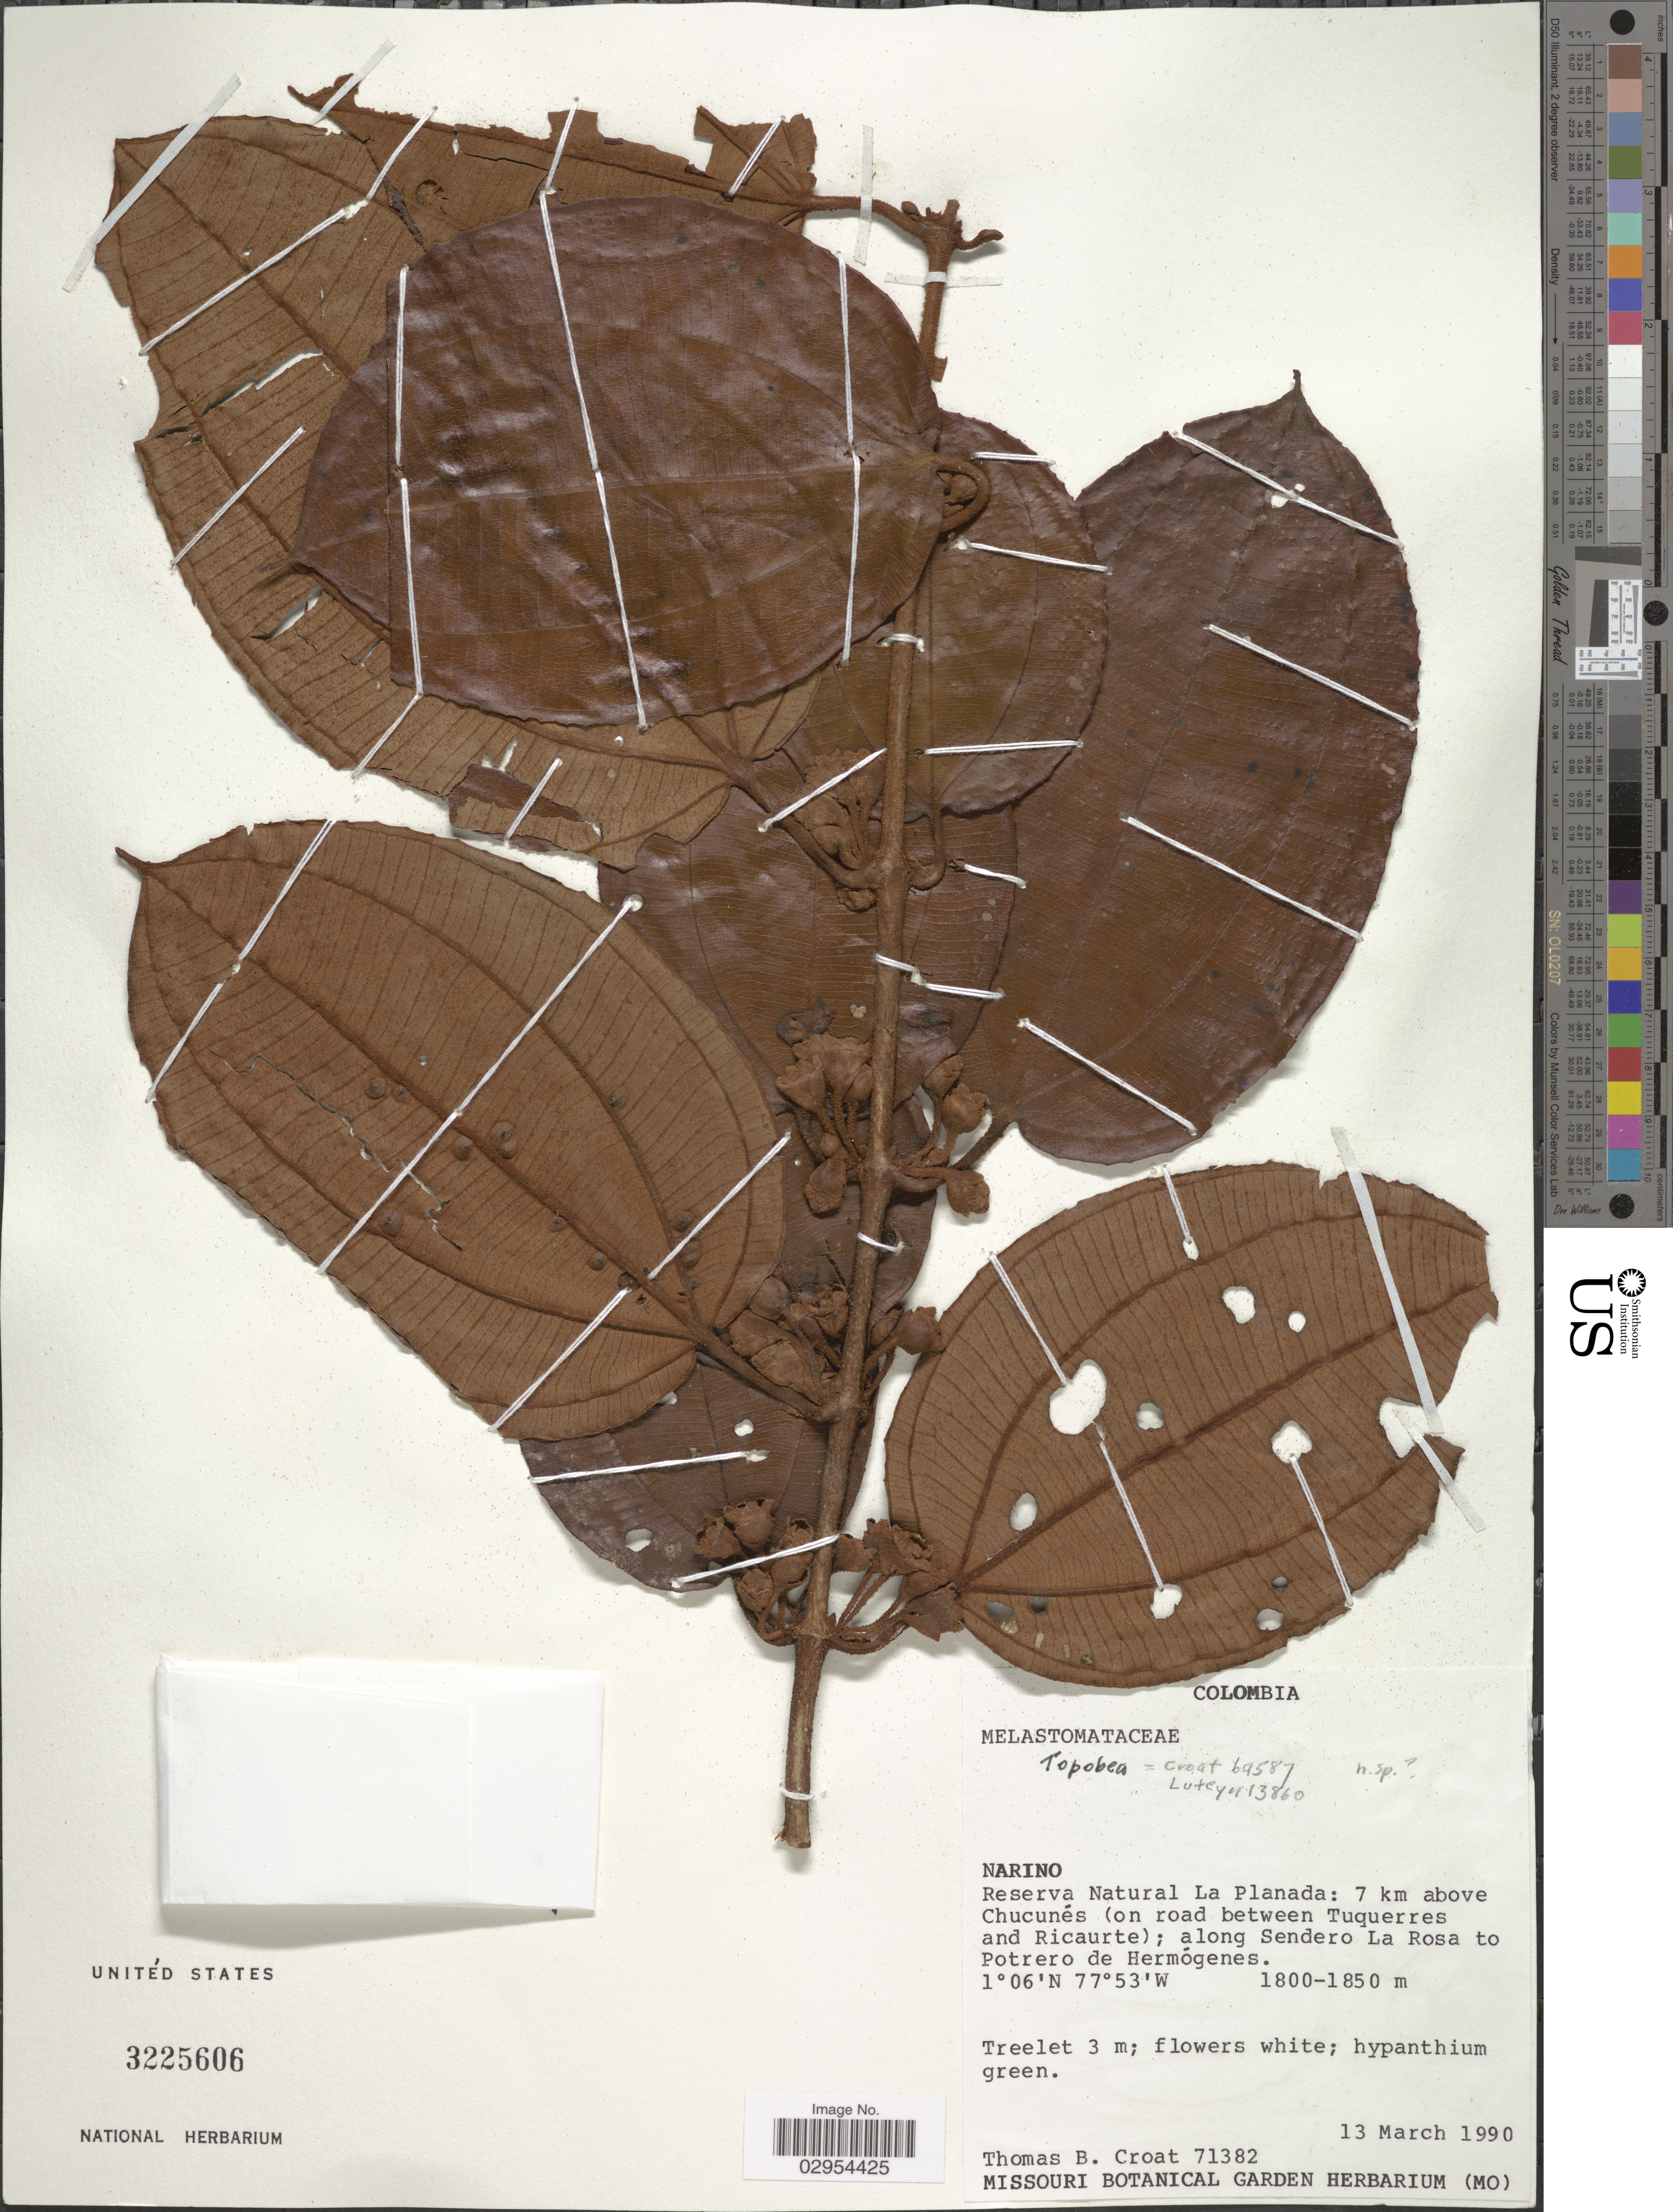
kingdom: Plantae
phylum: Tracheophyta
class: Magnoliopsida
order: Myrtales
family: Melastomataceae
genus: Topobea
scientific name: Topobea sp.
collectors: T. B. Croat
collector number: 71382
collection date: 1990-03-13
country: Colombia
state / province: Nariño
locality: Reserva Natural La Planada. 7 km above Chucunés (on road between Tuquerres and Ricaurte); along Sendero Vieja, along ridge top in direction of La Pina.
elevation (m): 1800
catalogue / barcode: US 3225606